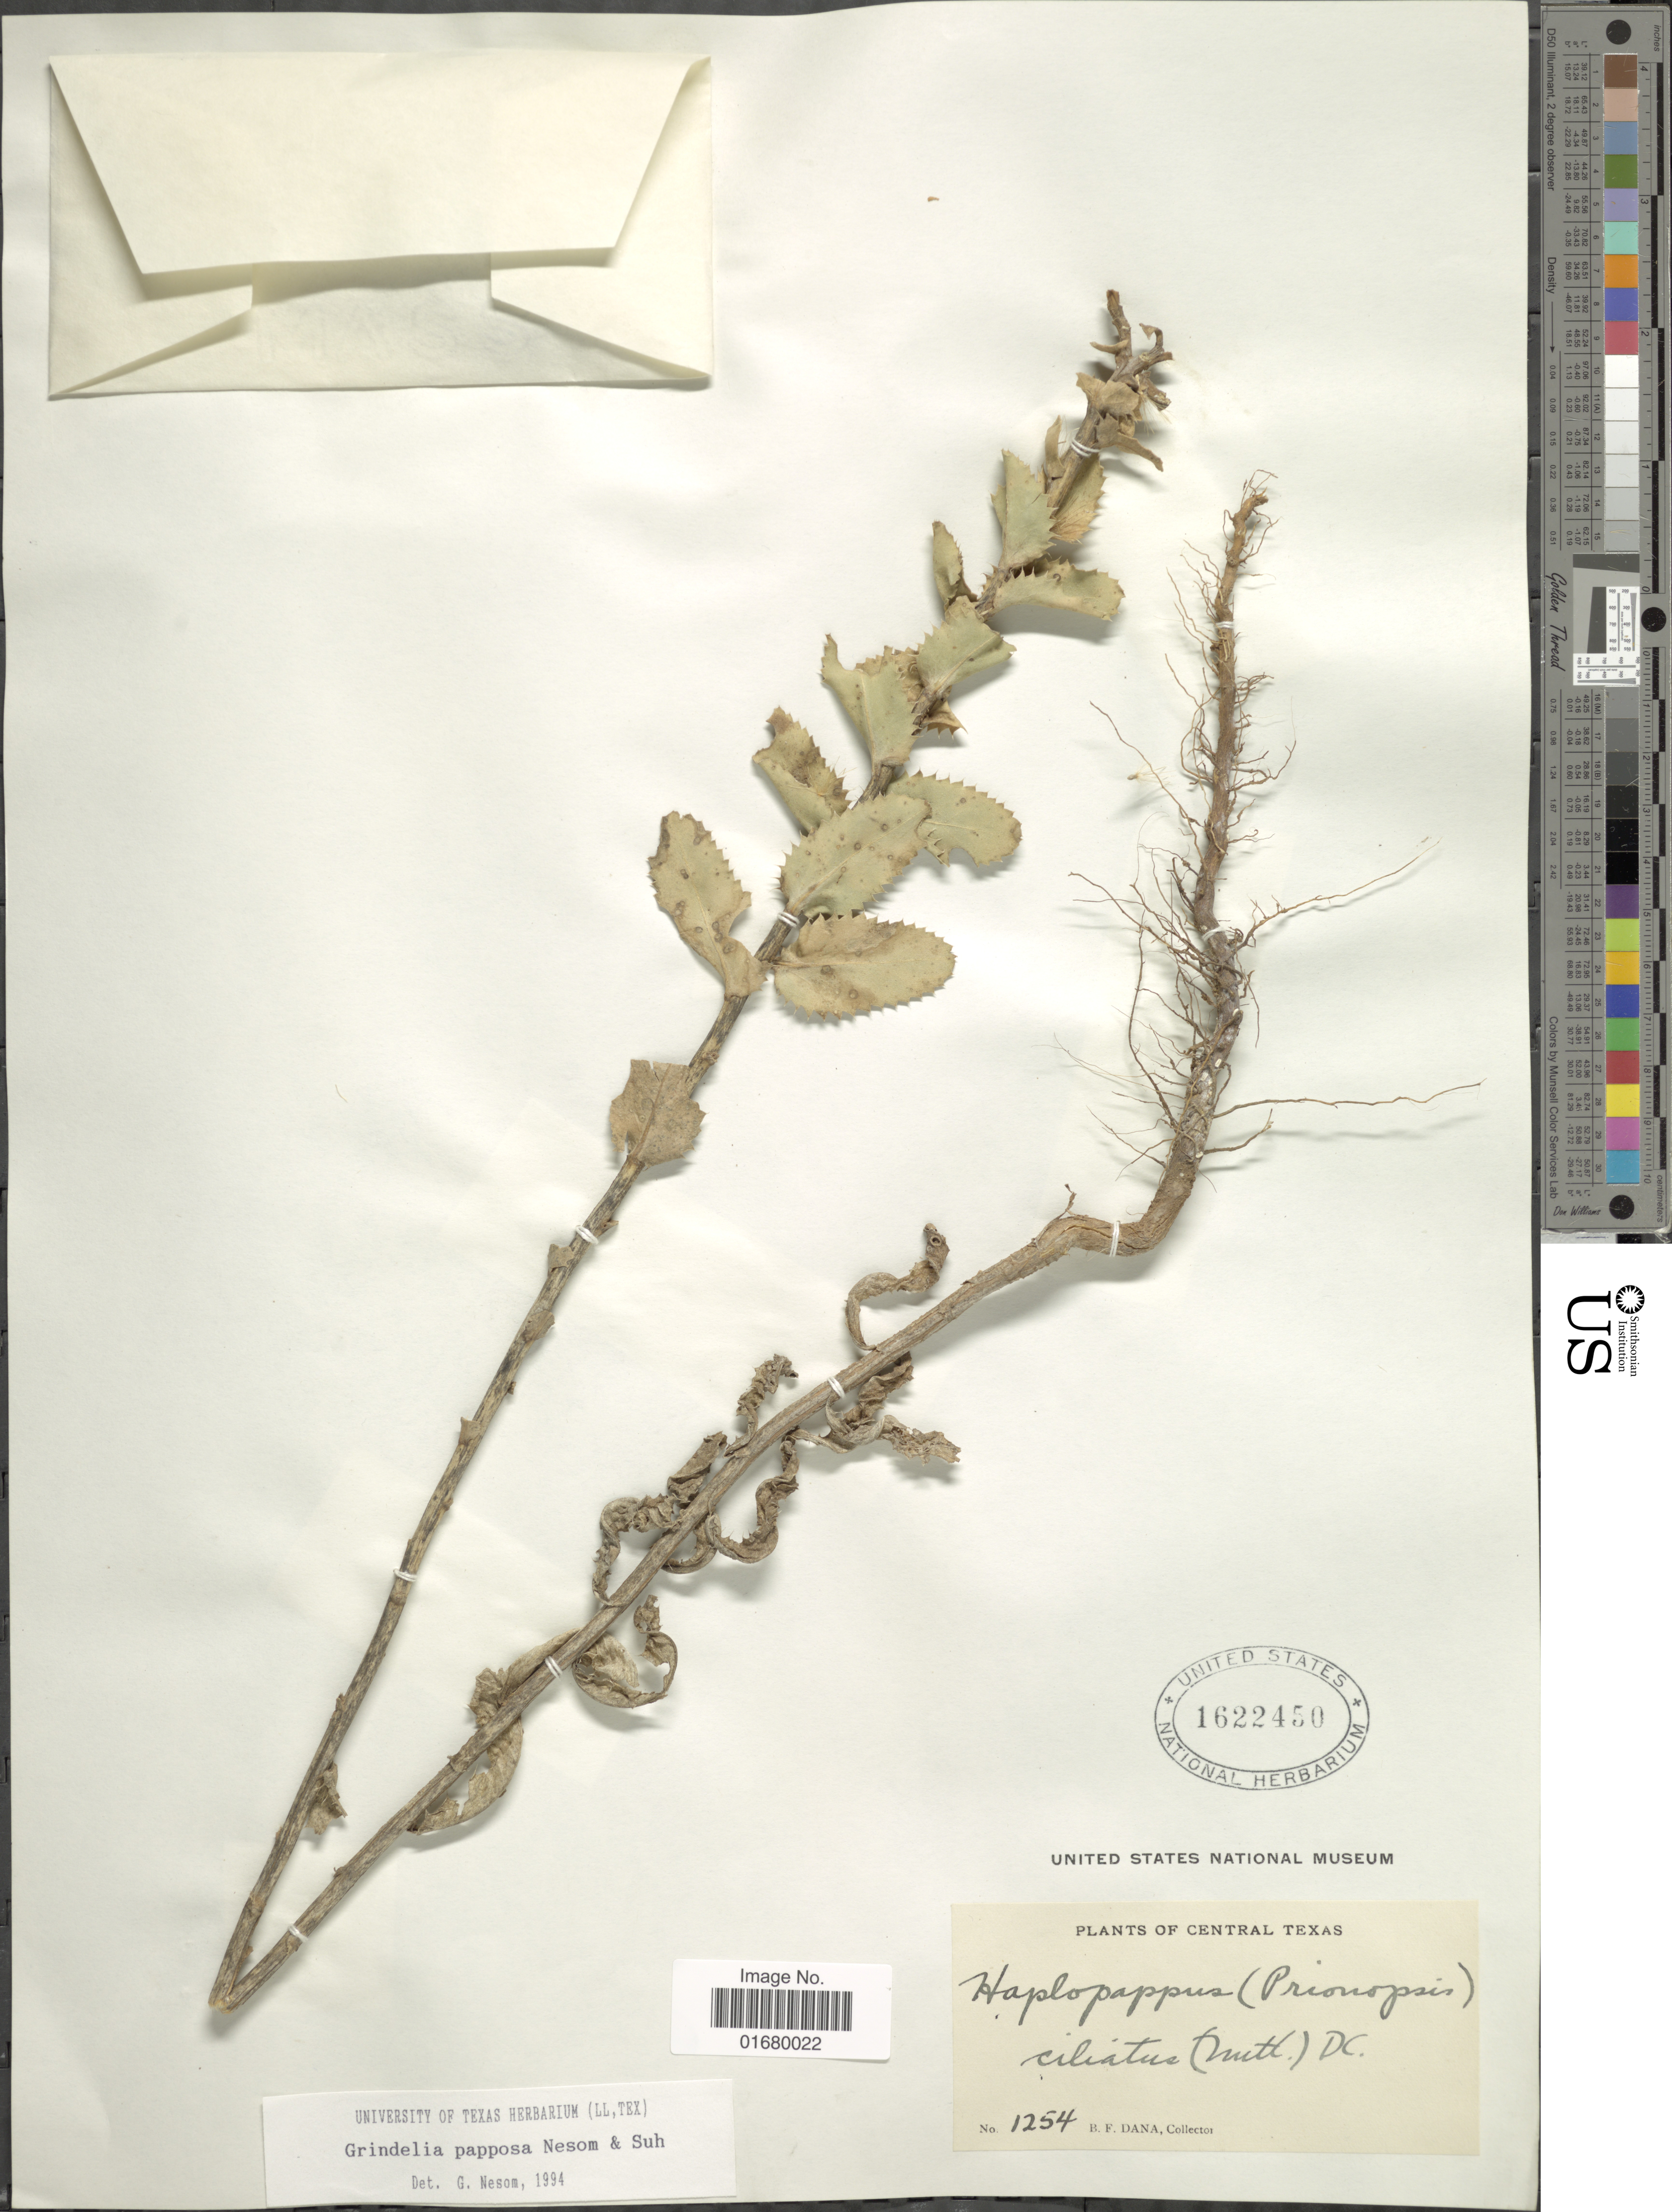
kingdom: Plantae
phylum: Tracheophyta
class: Magnoliopsida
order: Asterales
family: Asteraceae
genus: Grindelia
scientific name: Grindelia papposa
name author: G.L. Nesom & Suh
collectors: B. Dana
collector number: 1254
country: United States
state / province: Texas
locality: Central Texas.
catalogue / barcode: US 1622450